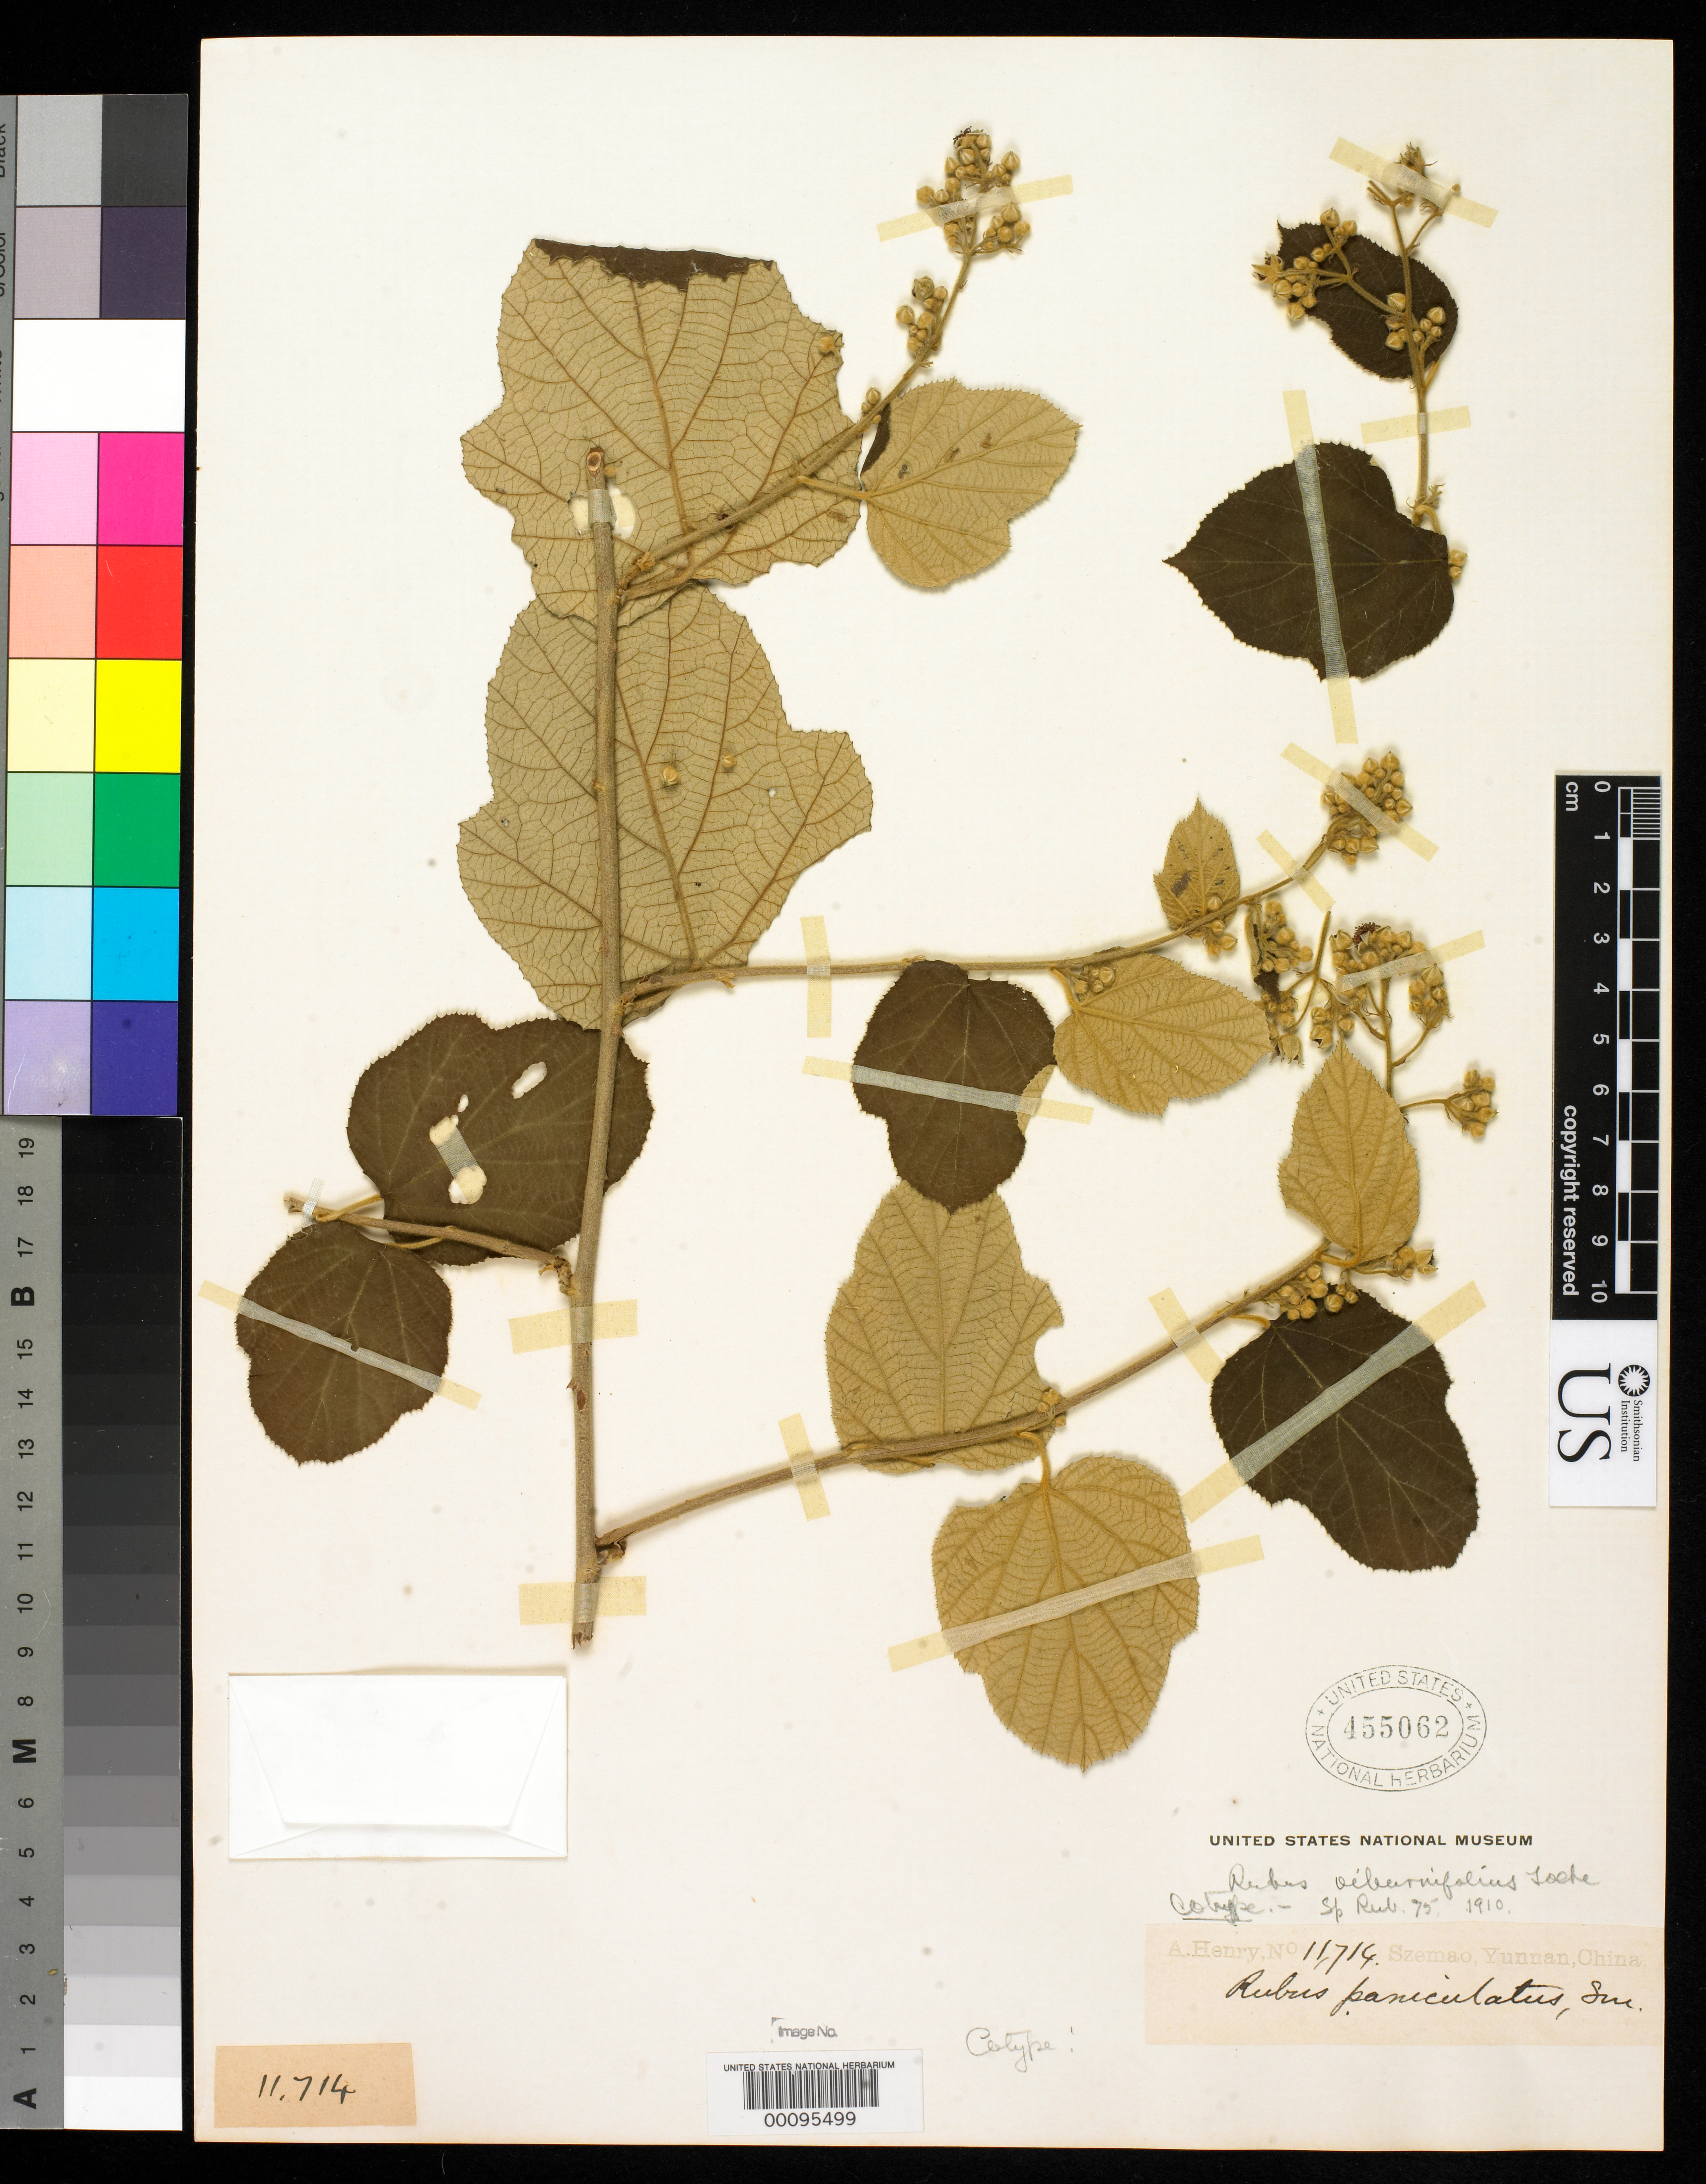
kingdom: Plantae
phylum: Tracheophyta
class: Magnoliopsida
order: Rosales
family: Rosaceae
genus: Rubus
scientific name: Rubus viburnifolius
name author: Focke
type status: Isotype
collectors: A. Henry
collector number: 11714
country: China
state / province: Yunnan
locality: Szemao, Yunnan.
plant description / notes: Later homonym of Rubus viburnifolius Franch. (1895).; Also a type of Rubus evadens Focke, nom. nov. and Rubus neoviburnifolius L.T. Lu & Boufford, nom. illeg., superfl. nom. nov.; Replacement name for Rubus viburnifolius Focke (1910), non R. viburnifolius Franch. (1895).; Also a type of Rubus viburnifolius Focke, nom. illeg. and R. neoviburnifolius L.T. Lu & Boufford, nom. illeg., superfl. nom. nov.; Superfluous replacement name for Rubus viburnifolius Focke 1910 (non Franch. 1895). R. evadens Focke (1910) and R. nanopetalus Cardot (1917) cited in synonymy (and R. evadens Focke is already a nom. nov. for R. viburnifolius Focke).; Also a type of Rubus viburnifolius Focke, nom. illeg. and Rubus evadens Focke, nom. nov.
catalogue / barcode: US 455062